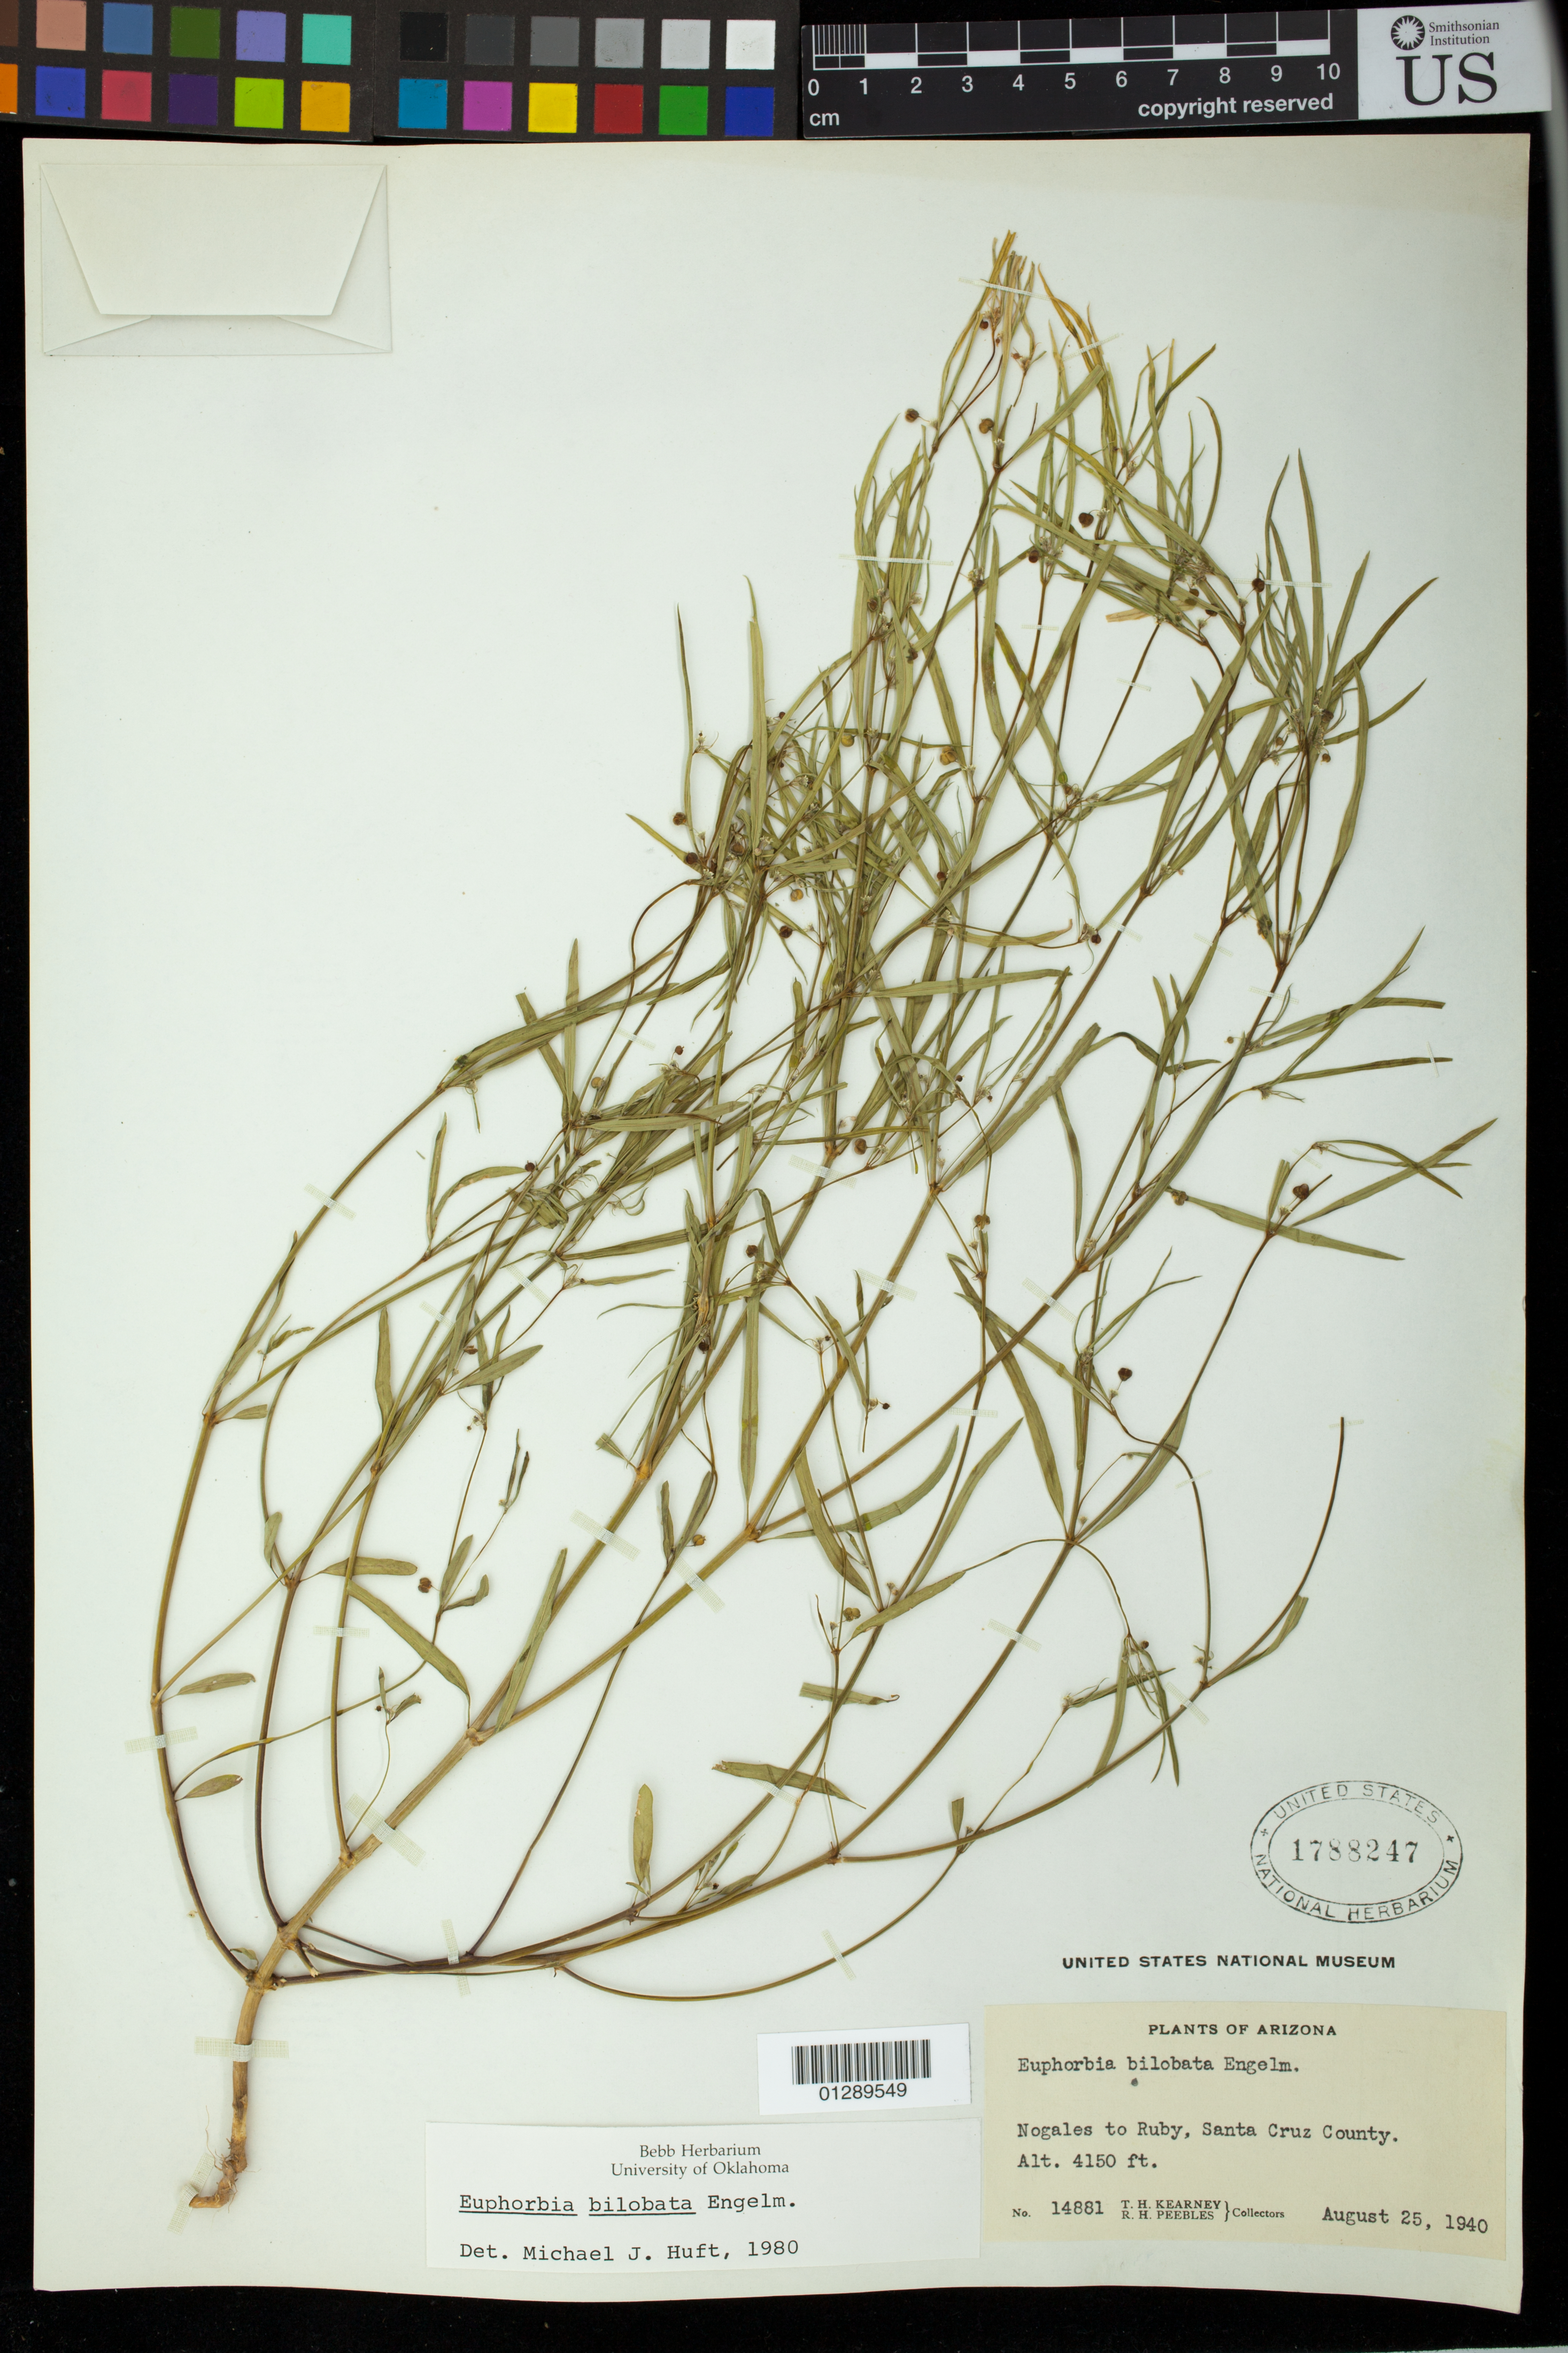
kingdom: Plantae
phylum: Tracheophyta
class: Magnoliopsida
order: Malpighiales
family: Euphorbiaceae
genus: Euphorbia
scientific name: Euphorbia bilobata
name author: Engelm. in Emory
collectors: T. H. Kearney & R. H. Peebles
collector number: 14881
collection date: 1940-08-25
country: United States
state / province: Arizona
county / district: Santa Cruz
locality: Nogales to Ruby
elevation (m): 1265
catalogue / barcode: US 1788247